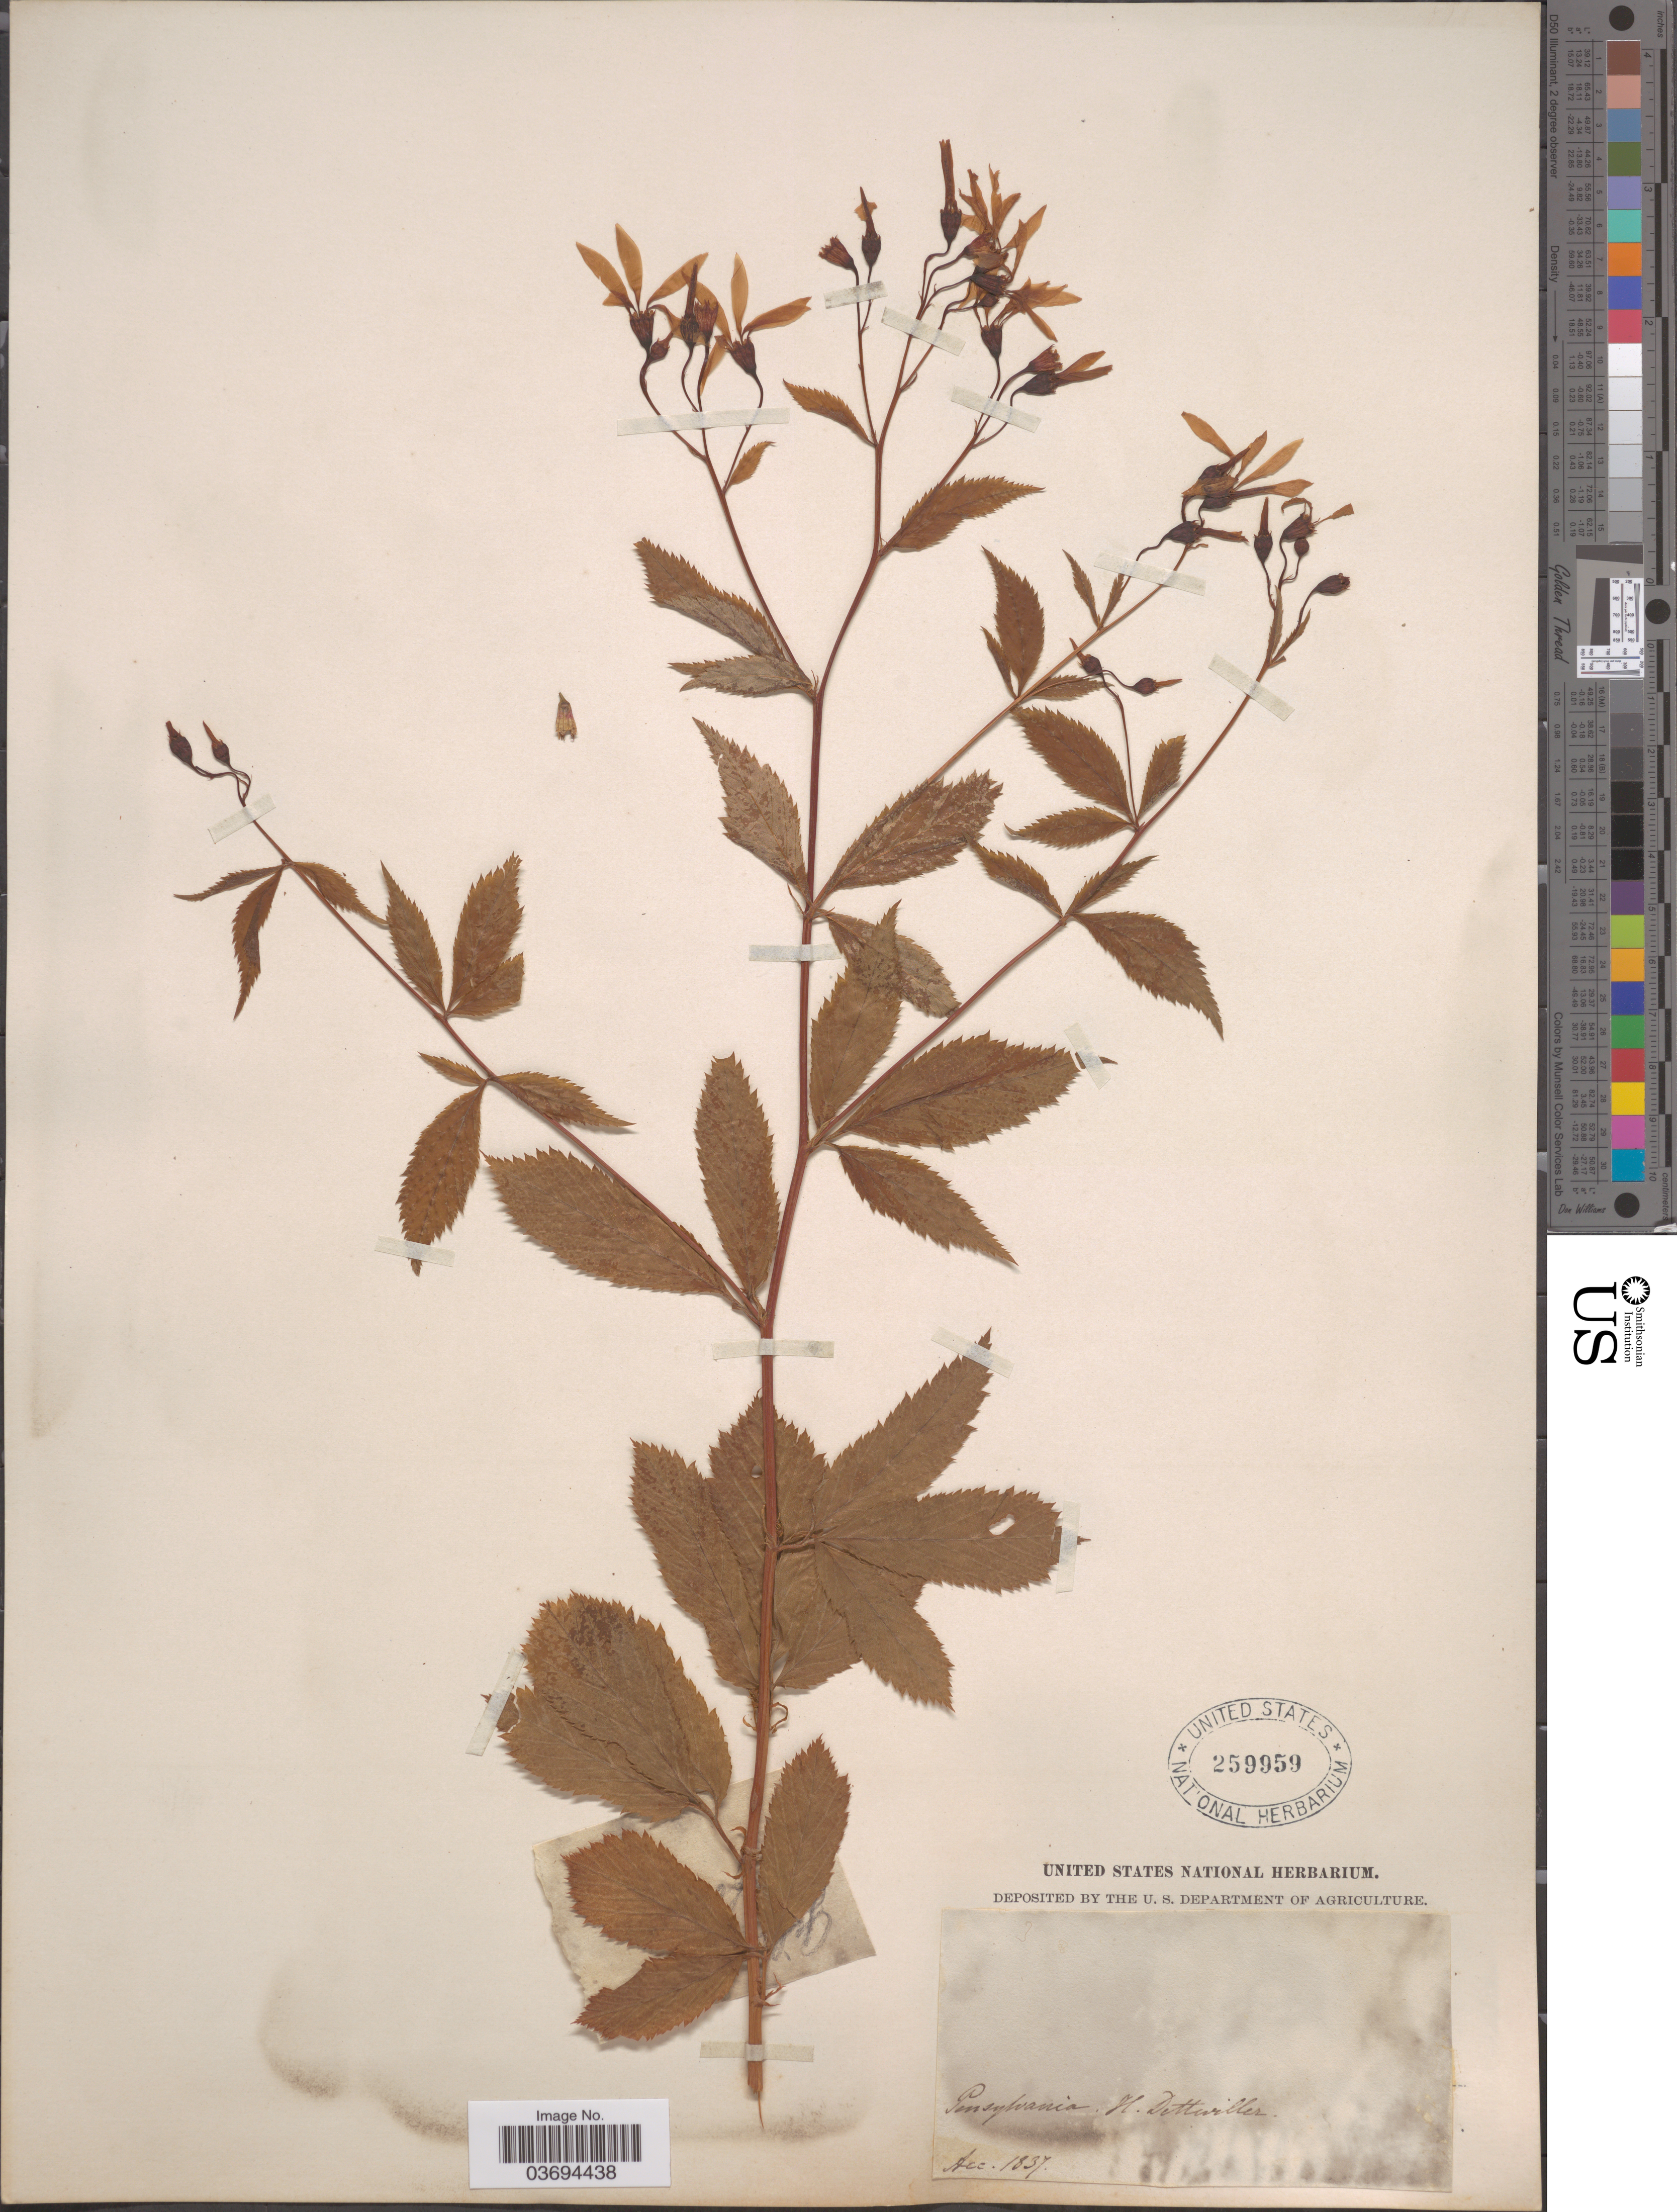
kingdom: Plantae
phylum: Tracheophyta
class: Magnoliopsida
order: Rosales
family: Rosaceae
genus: Gillenia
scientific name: Gillenia trifoliata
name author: (L.) Moench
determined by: Strong, Mark T., (BOT), Smithsonian Institution - National Museum of Natural History (UNITED STATES)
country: United States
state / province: Pennsylvania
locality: H. Ditturviller. [interpreted]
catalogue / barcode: US 259959